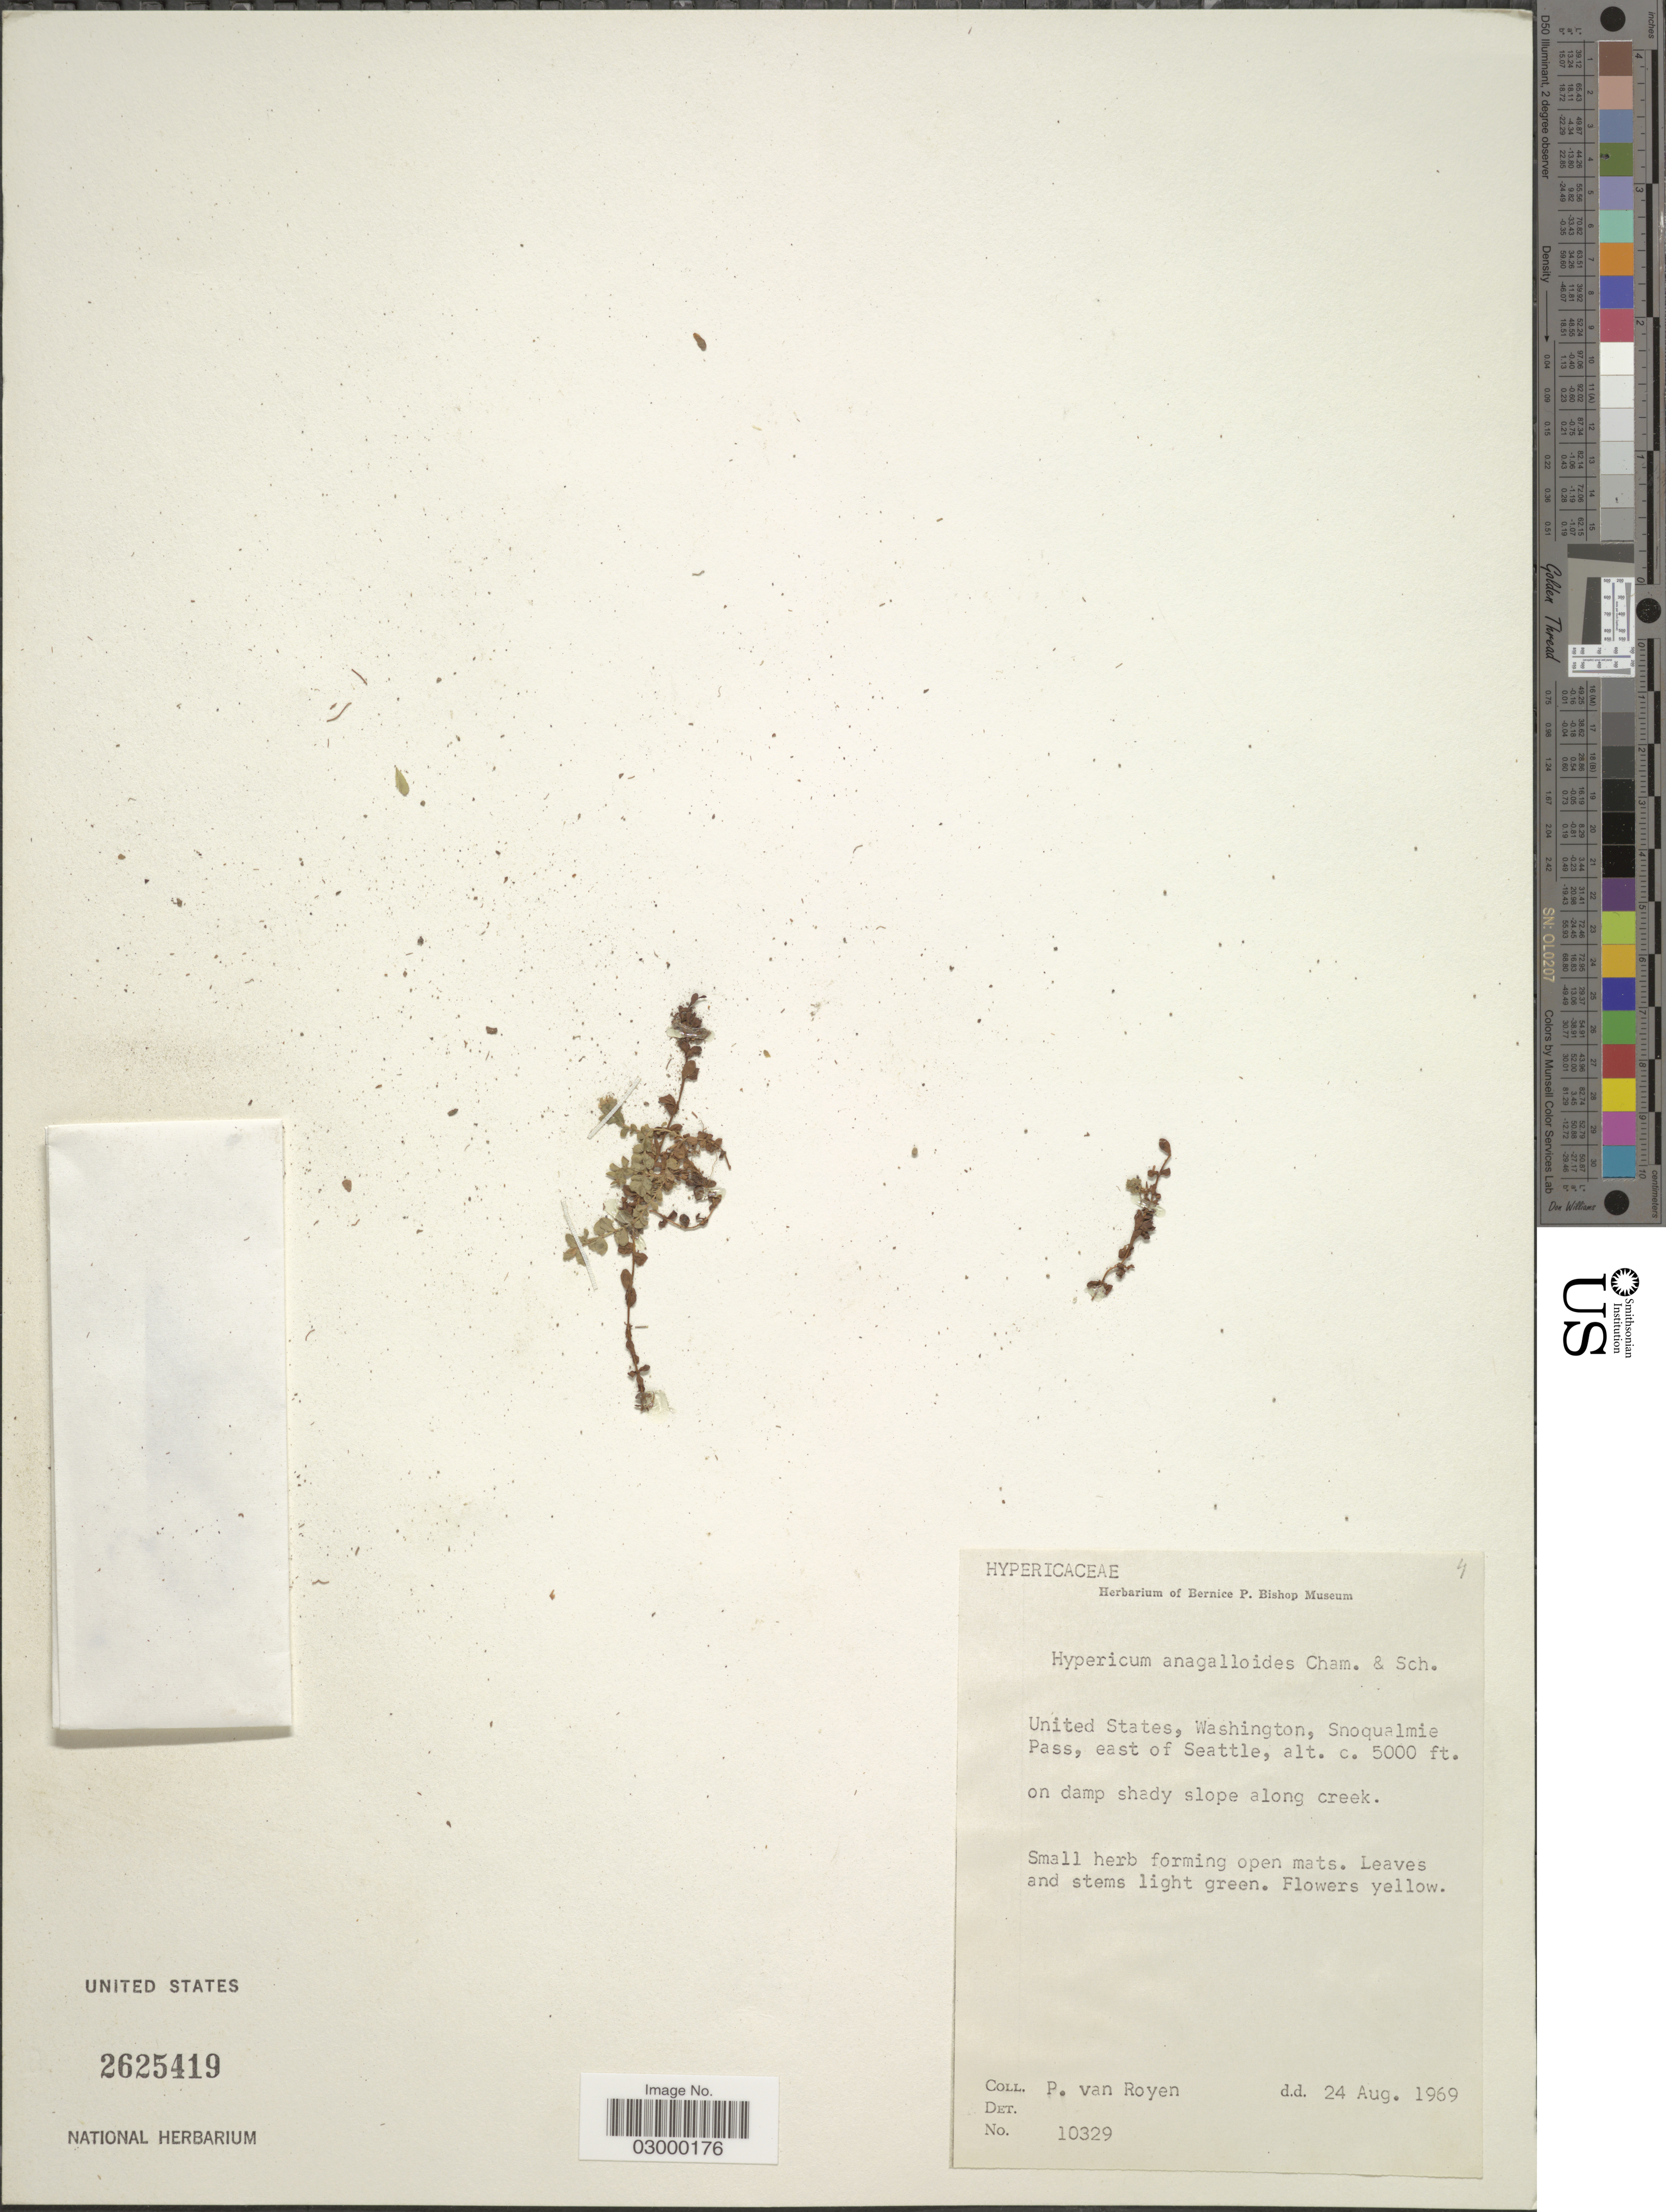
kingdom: Plantae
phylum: Tracheophyta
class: Magnoliopsida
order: Malpighiales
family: Hypericaceae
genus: Hypericum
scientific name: Hypericum anagalloides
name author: Cham. & Schltdl.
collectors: P. van Royen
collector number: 10329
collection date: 1969-08-24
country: United States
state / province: Washington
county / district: King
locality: Snoqualmie Pass, east of Seattle.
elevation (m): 1524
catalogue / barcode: US 2625419